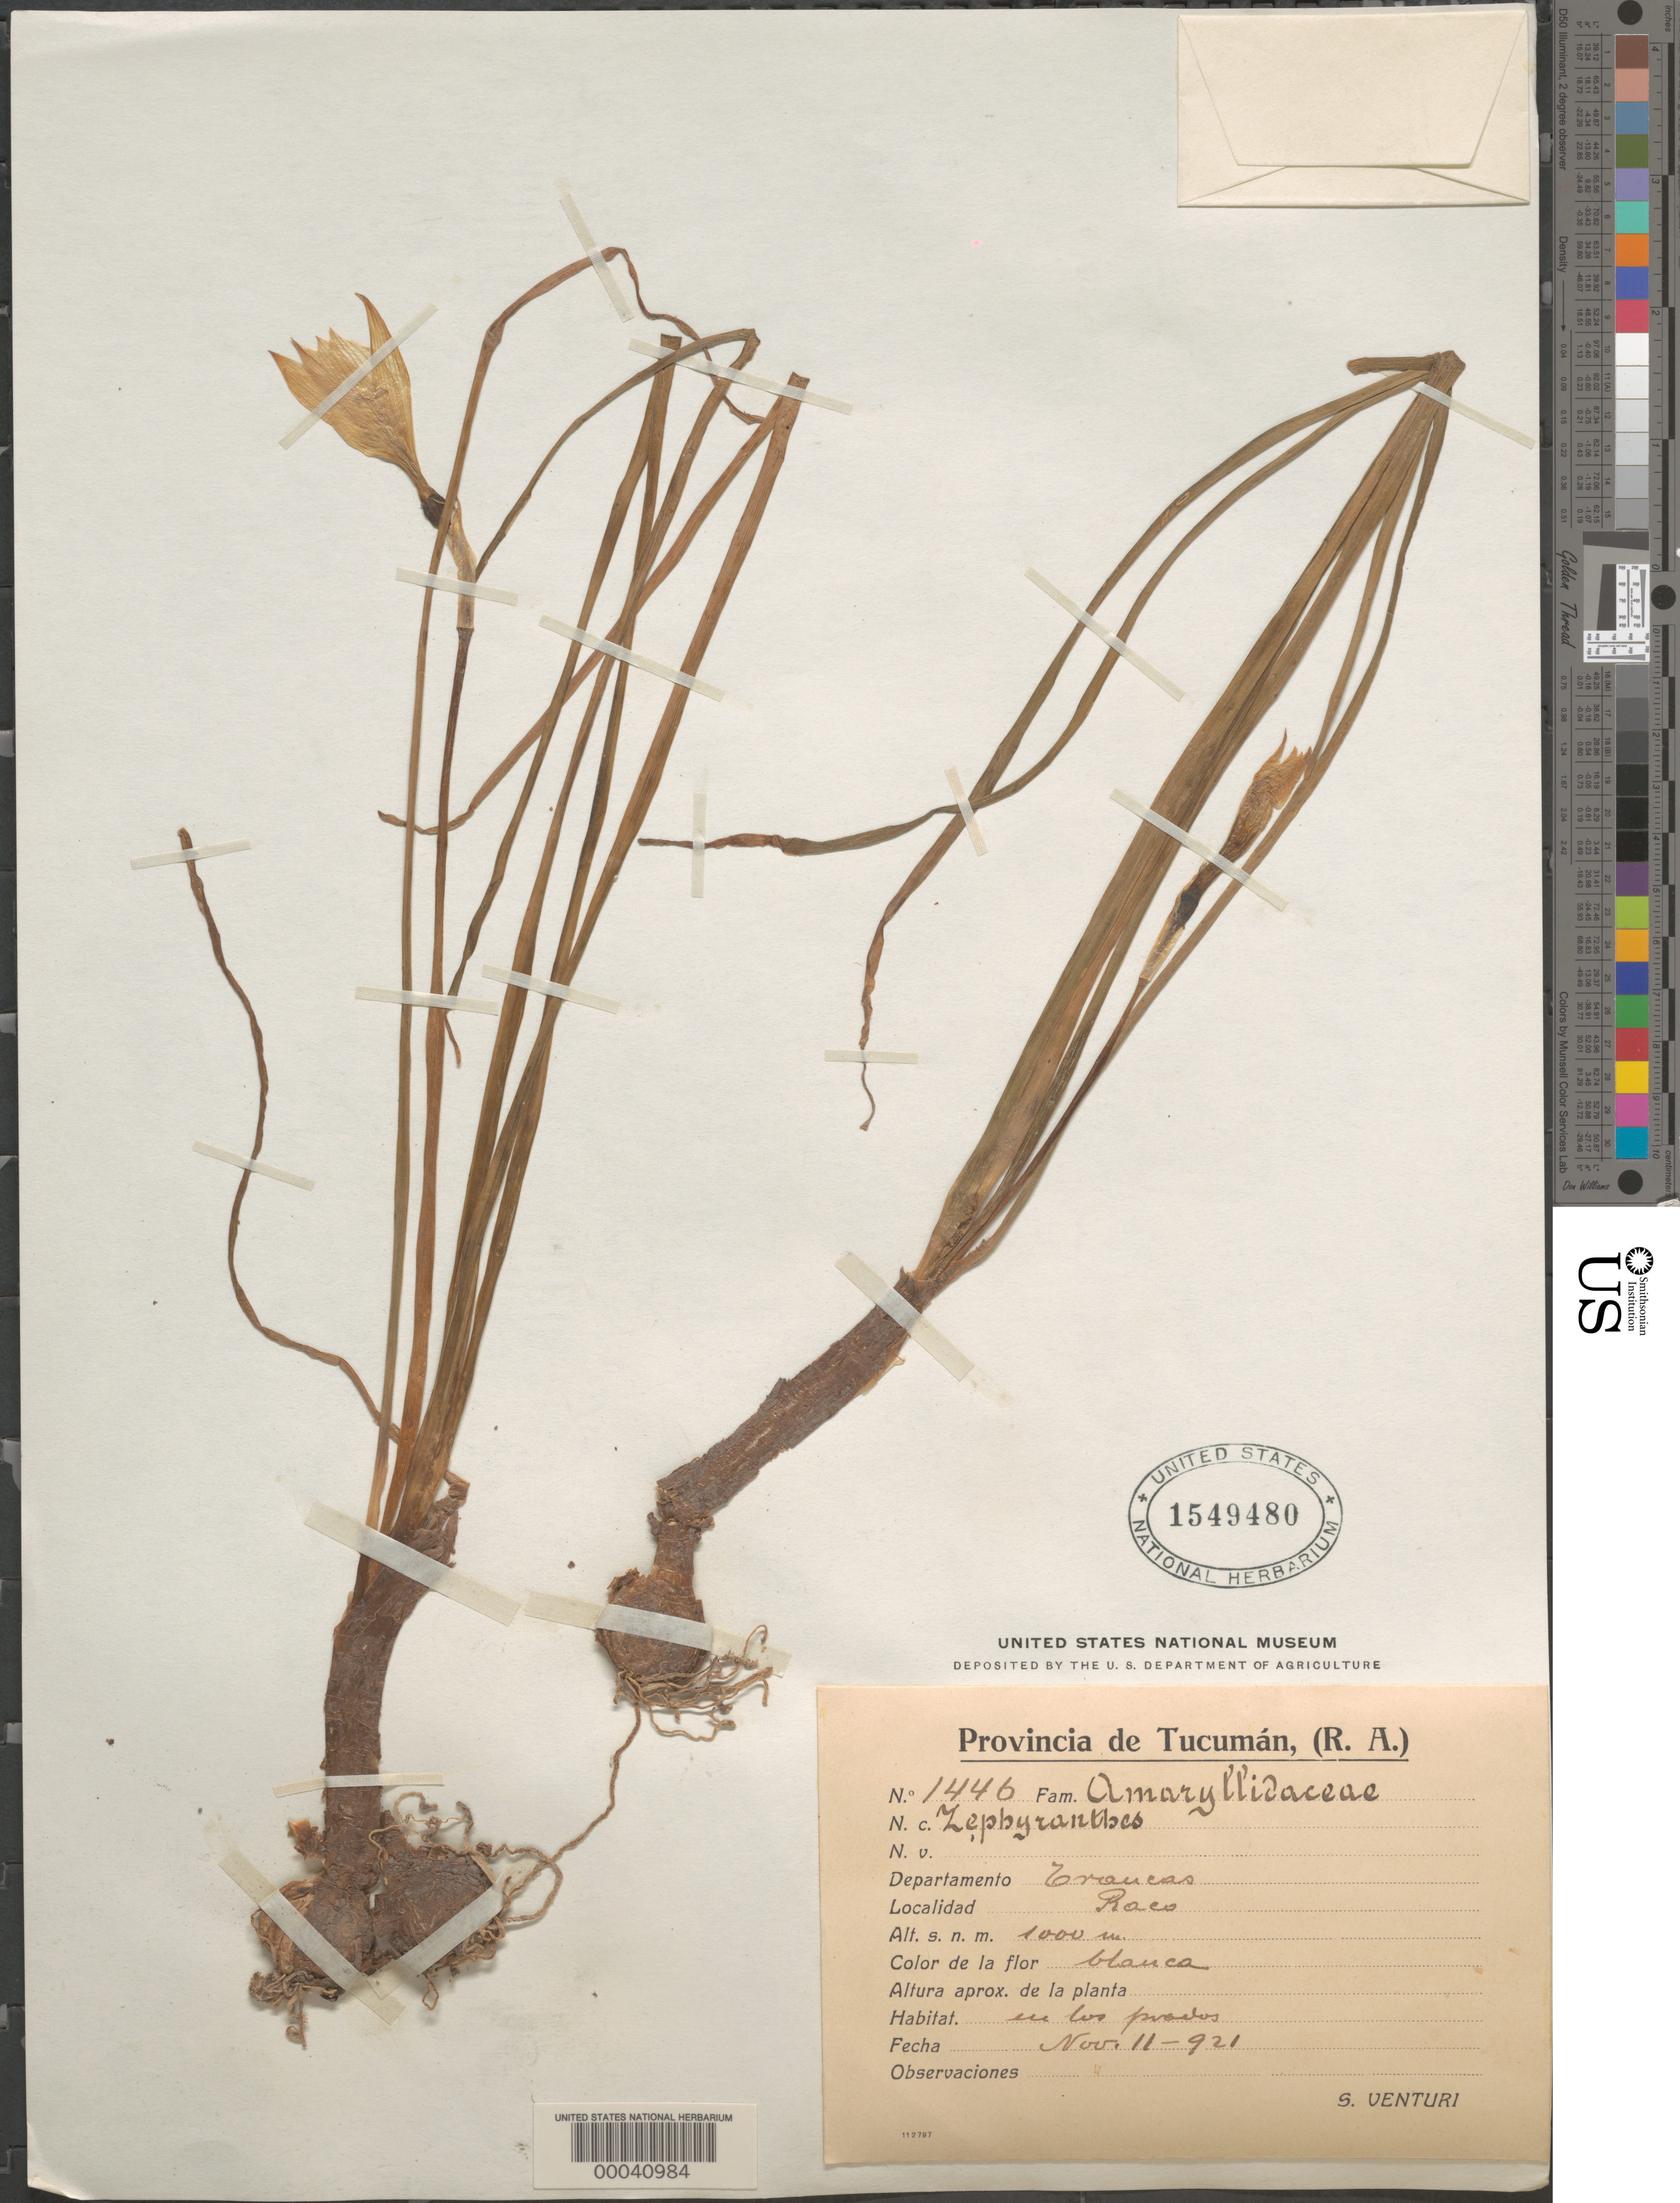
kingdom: Plantae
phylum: Tracheophyta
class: Liliopsida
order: Asparagales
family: Amaryllidaceae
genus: Zephyranthes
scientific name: Zephyranthes sp.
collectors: S. Venturi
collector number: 1446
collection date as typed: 11 Nov 1921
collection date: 1921-11-11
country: Argentina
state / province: Tucumán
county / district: Trancas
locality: Raco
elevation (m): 1000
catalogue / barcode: US 1549480